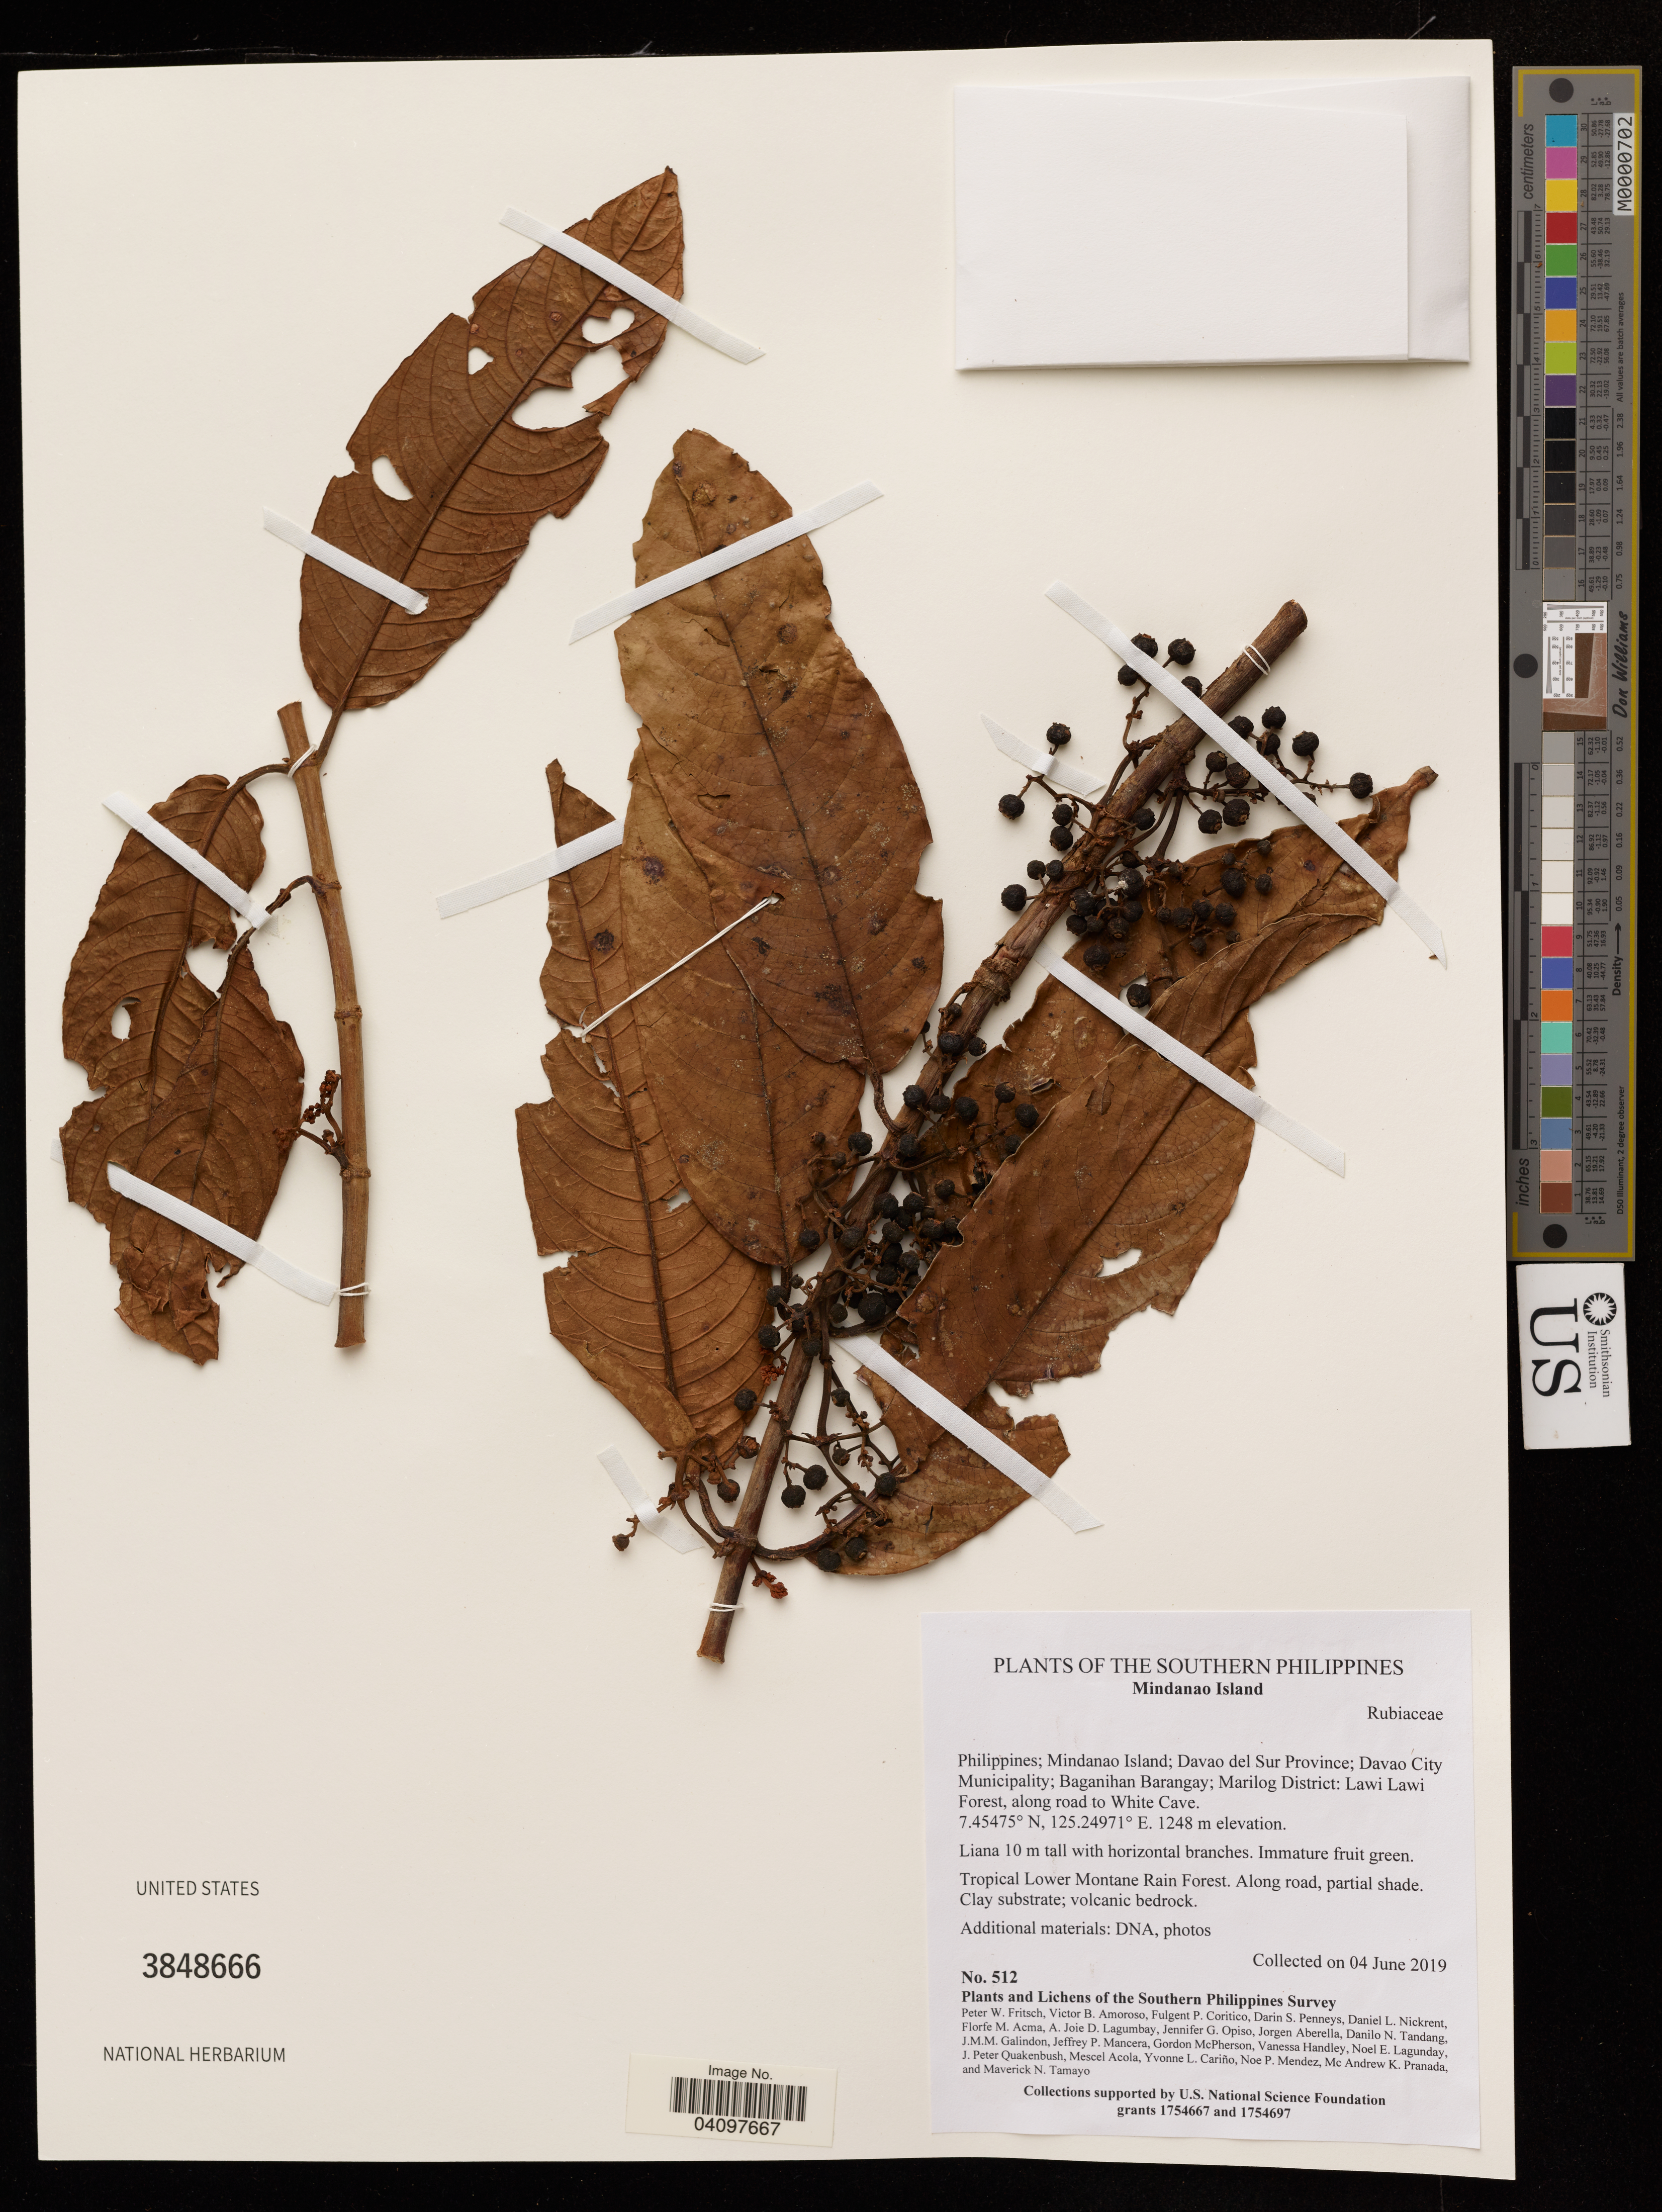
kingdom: Plantae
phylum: Tracheophyta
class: Magnoliopsida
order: Gentianales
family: Rubiaceae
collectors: P. W. Fritsch, V. Amoroso, F. Coritico & D. S. Penneys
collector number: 512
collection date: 2019-06-04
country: Philippines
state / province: Davao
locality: Mindanao Island: Davao del Sur Province: Davao City Municipality; Baganihan Barangay; Marilog District: Lawi Lawi Forest.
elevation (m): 1248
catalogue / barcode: US 3848666